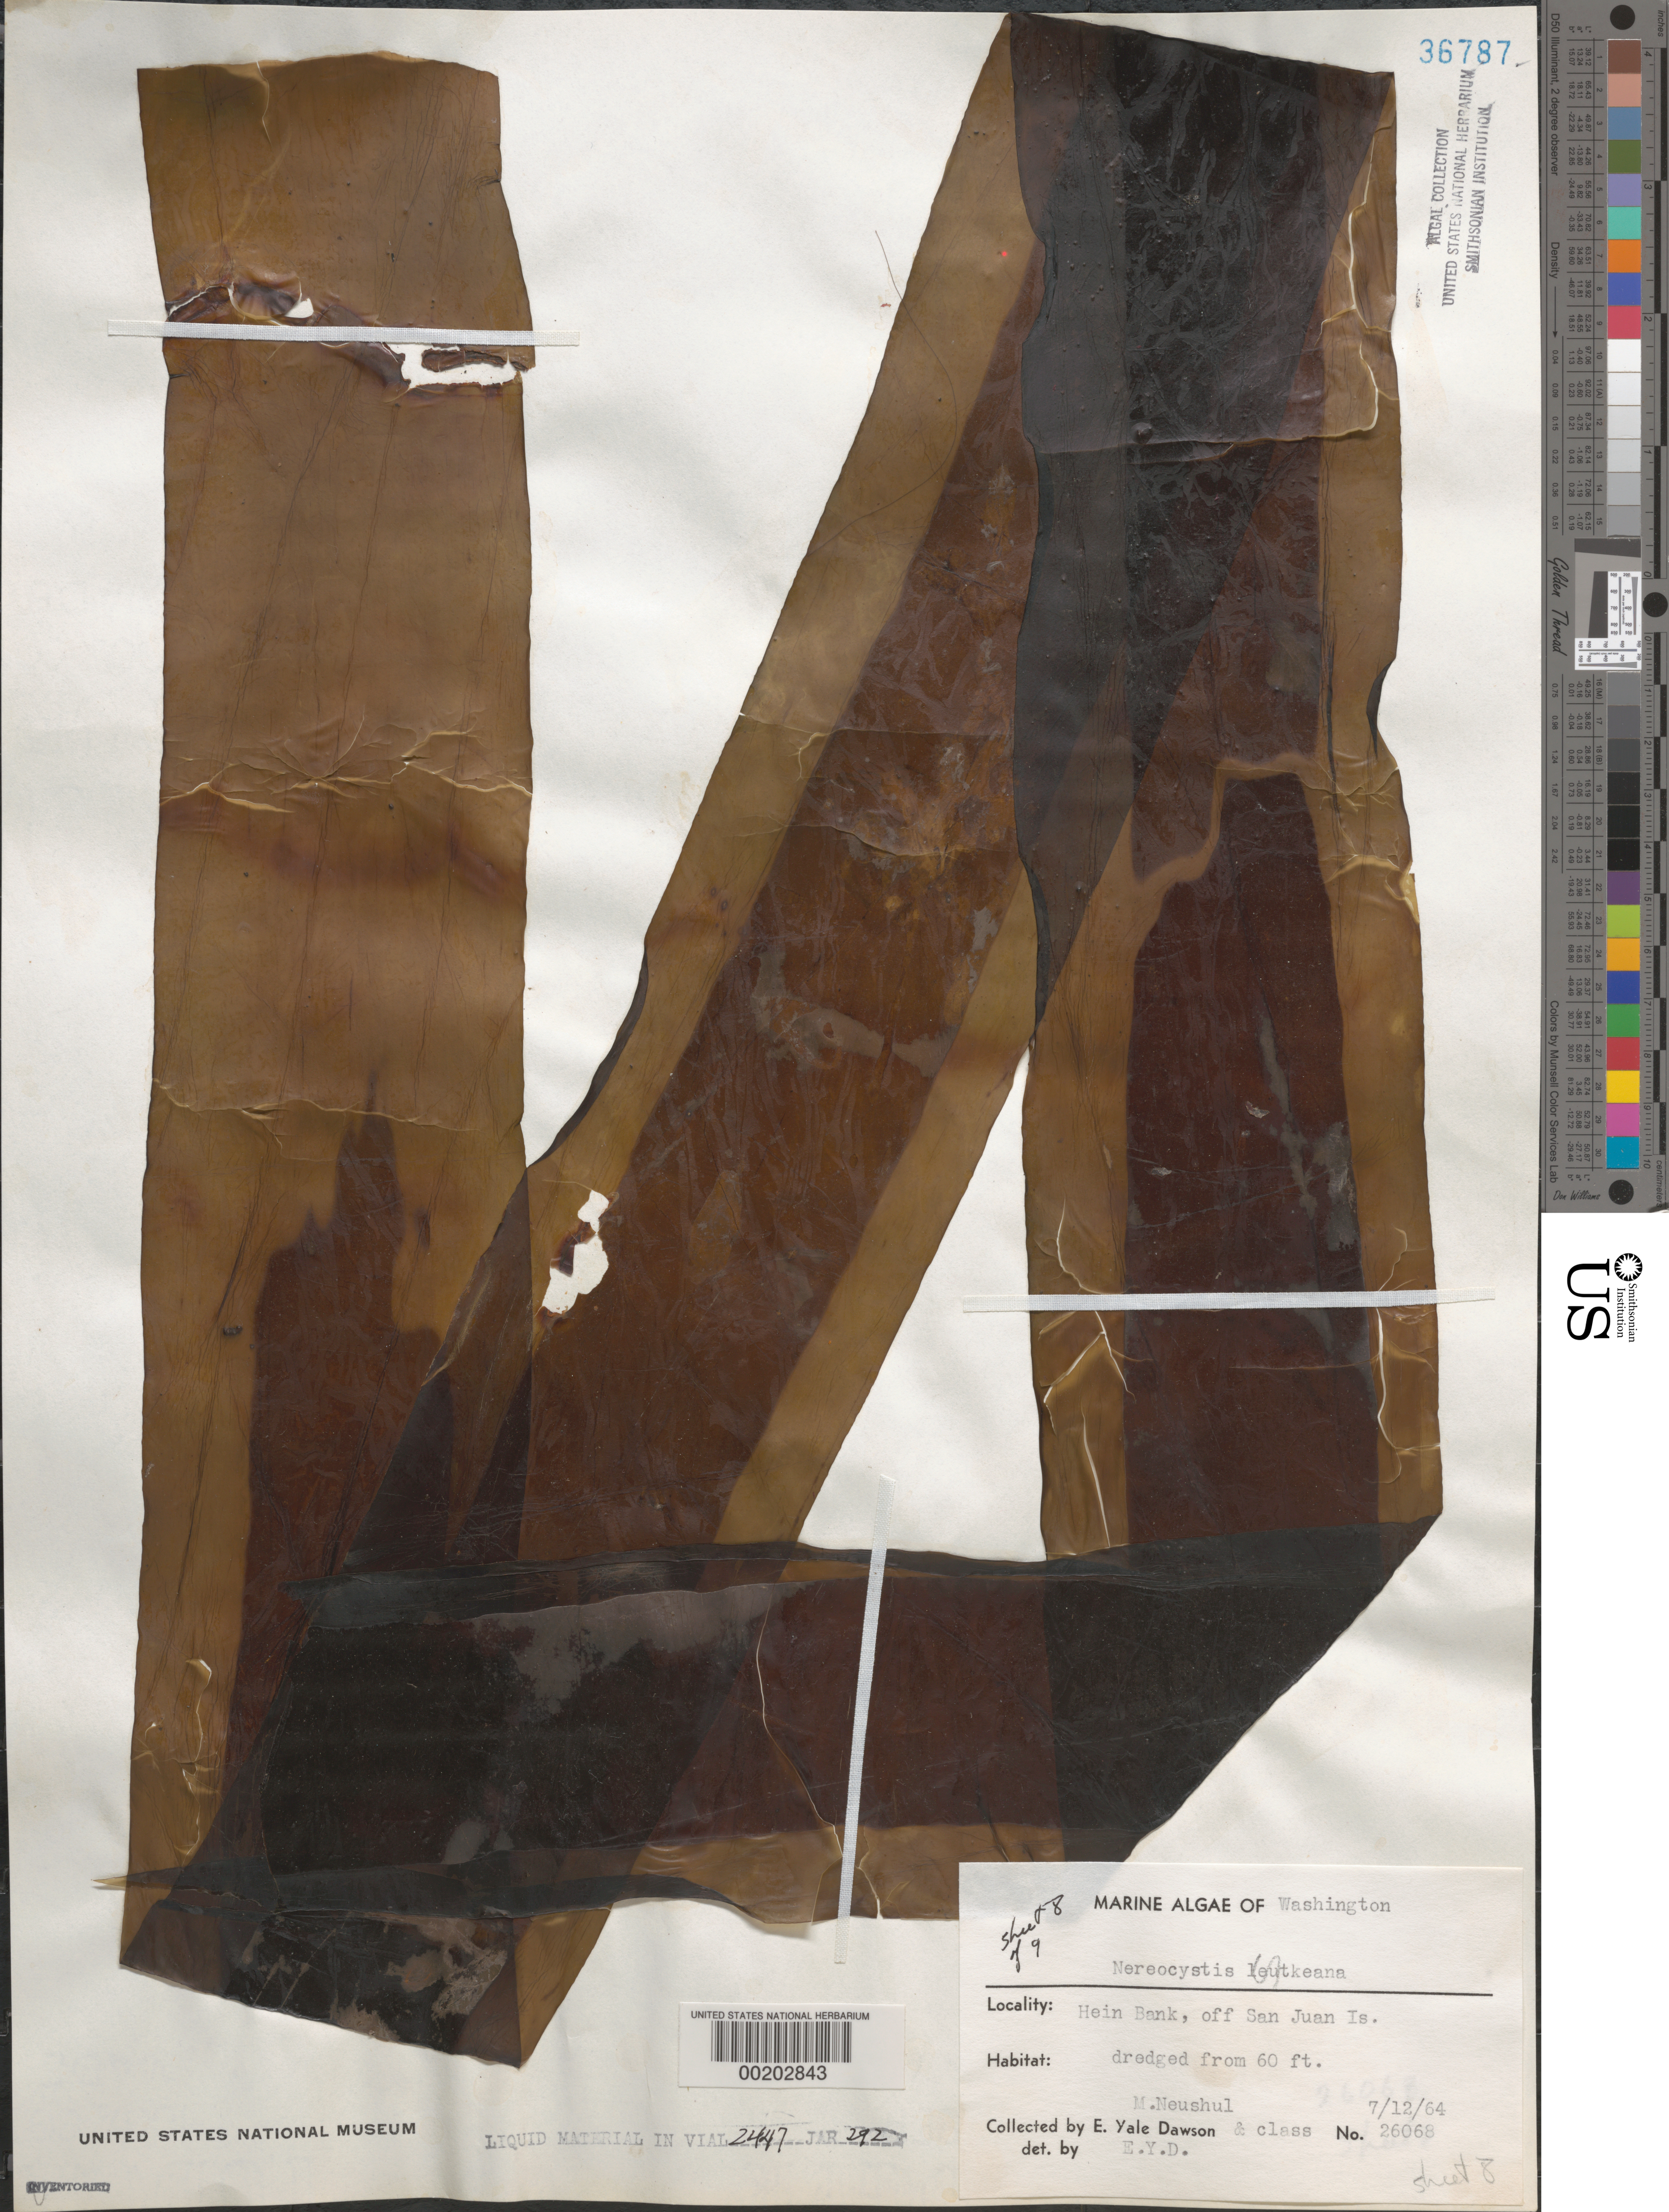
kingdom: Chromista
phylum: Ochrophyta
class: Phaeophyceae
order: Laminariales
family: Laminariaceae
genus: Nereocystis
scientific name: Nereocystis luetkeana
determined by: Dawson, E. Y.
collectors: E. Y. Dawson, M. Neushul & Algae Class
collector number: EYD 26068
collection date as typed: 12 Jul 1963 or 12 Jul 1964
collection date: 1963-07-12 or 1964-07-12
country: United States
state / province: Washington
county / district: San Juan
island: San Juan Island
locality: Hein Bank, off San Juan Island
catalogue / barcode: US 36787